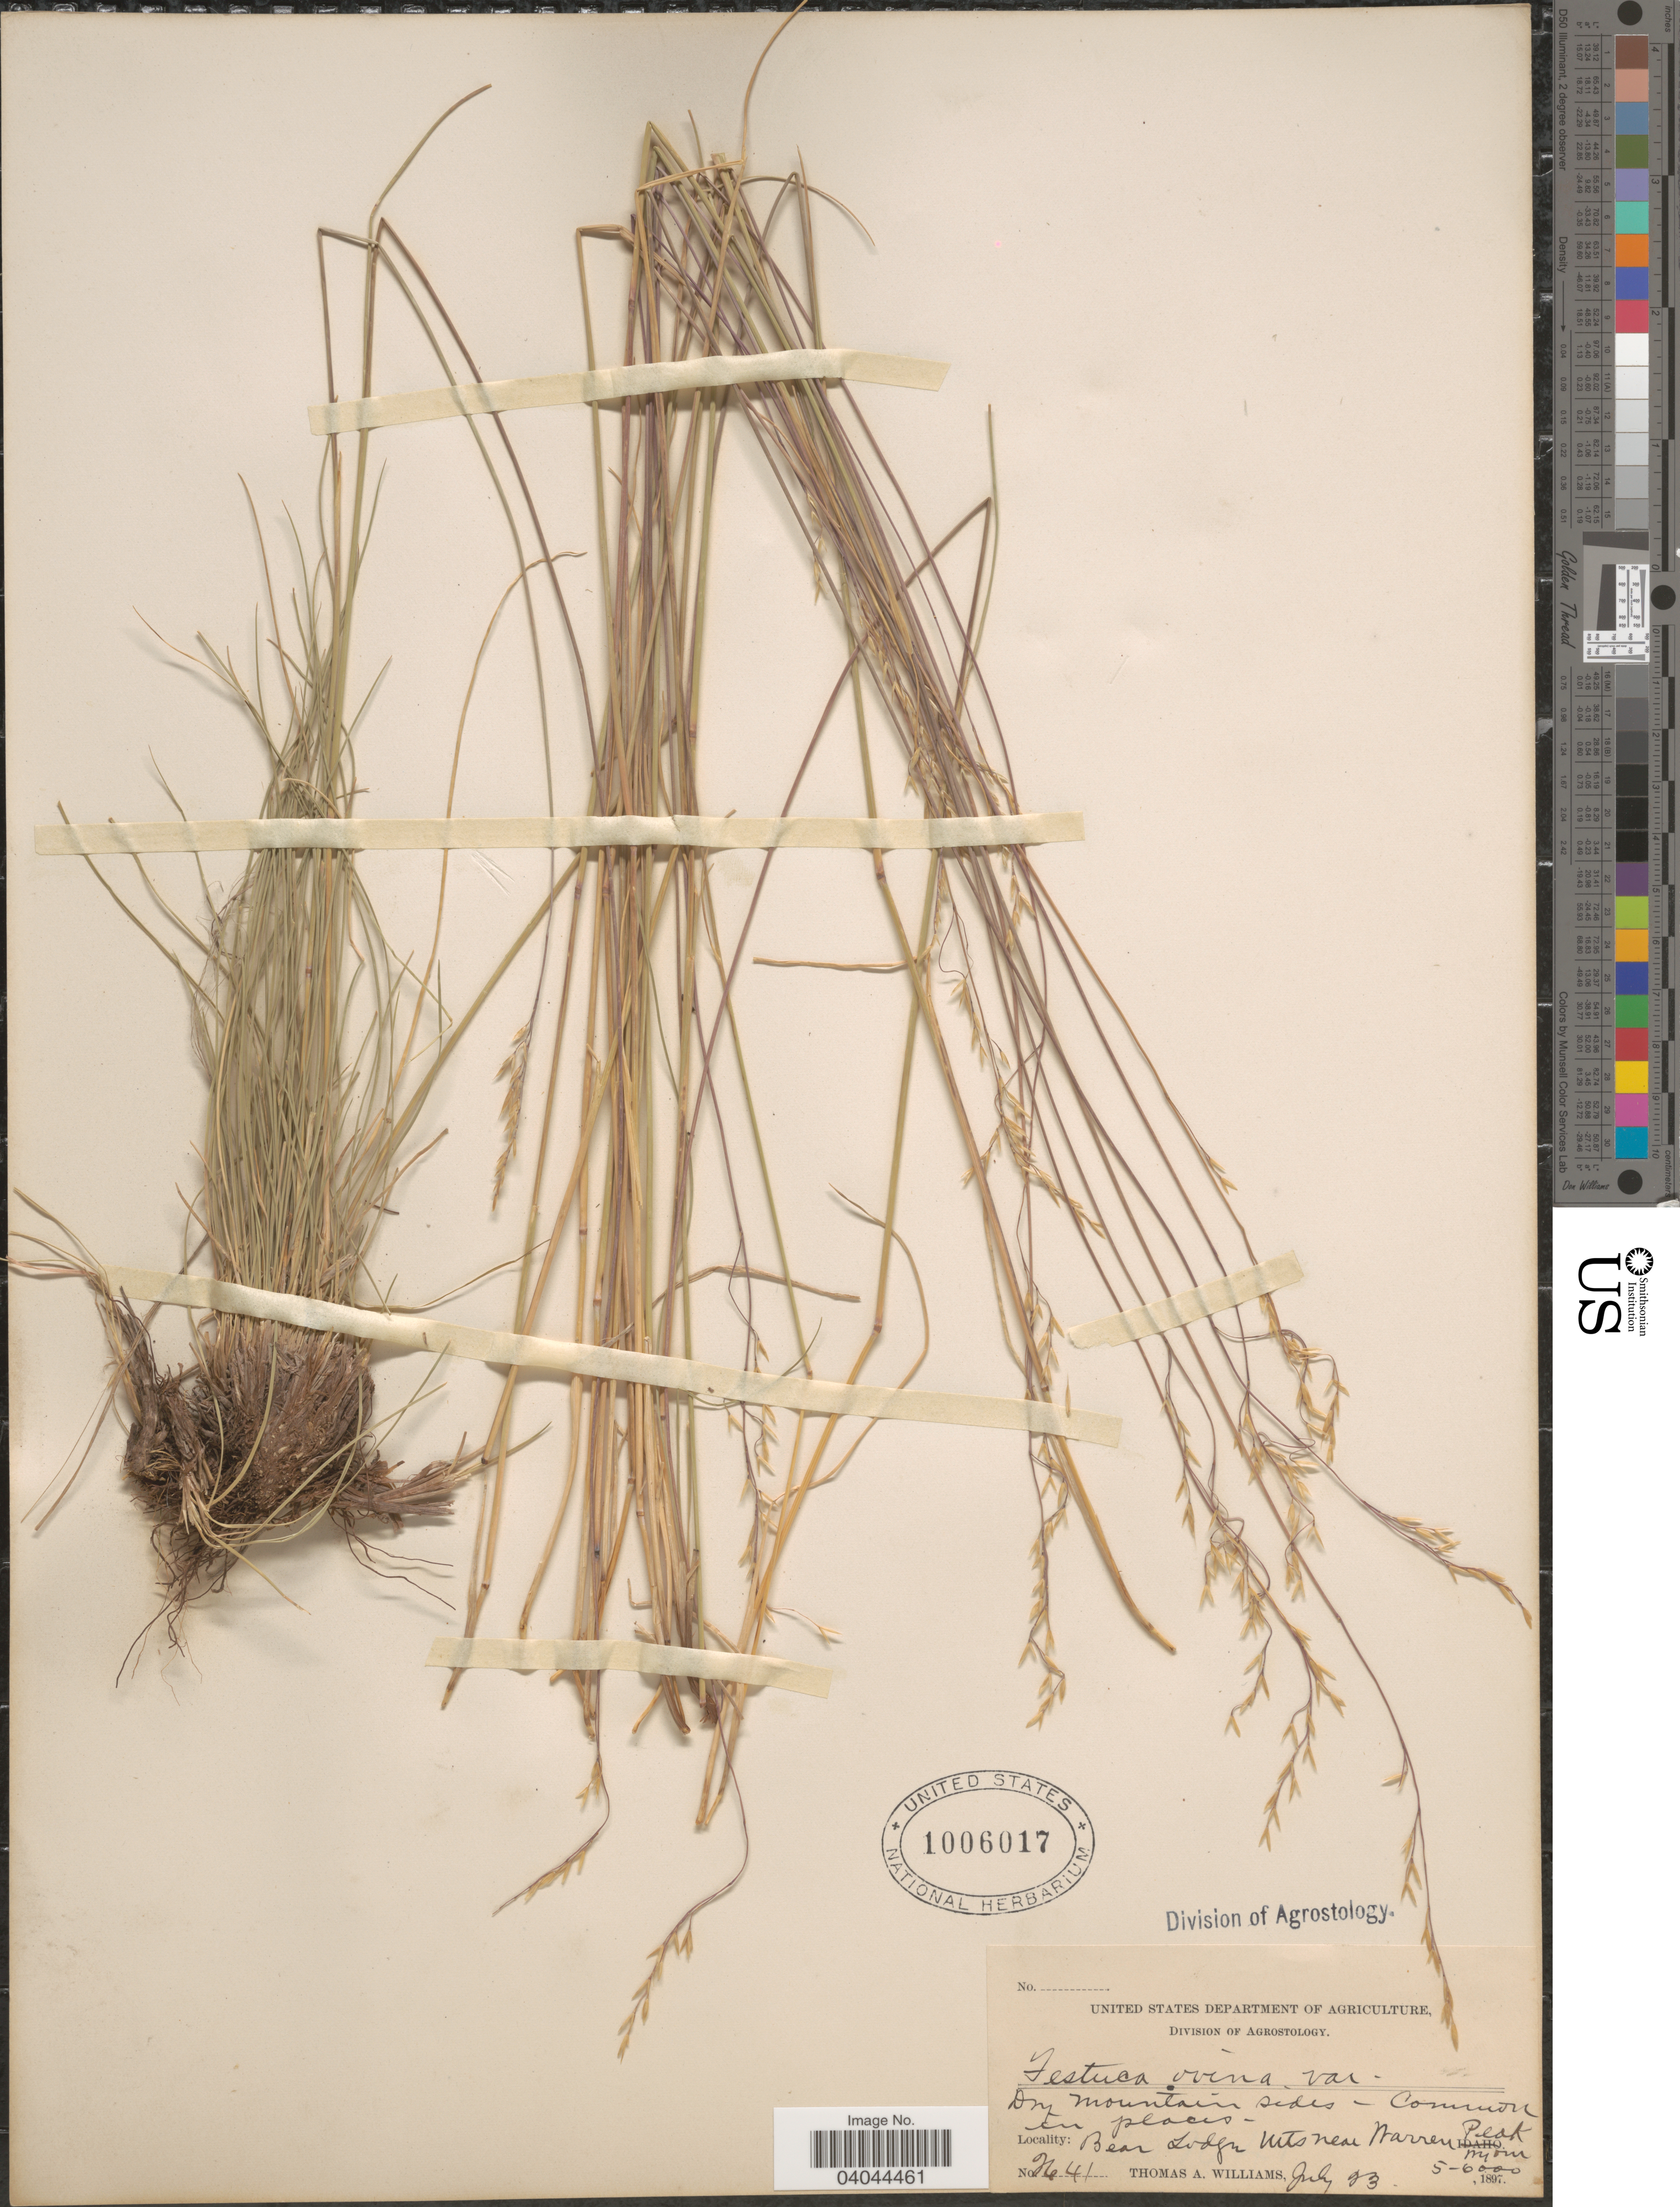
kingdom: Plantae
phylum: Tracheophyta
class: Liliopsida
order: Poales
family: Poaceae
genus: Festuca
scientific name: Festuca ovina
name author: L.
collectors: T. A. Williams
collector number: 2641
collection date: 1897-07-23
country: United States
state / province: Wyoming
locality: Bear Lodge Mts near Warren Peak.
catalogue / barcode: US 1006017